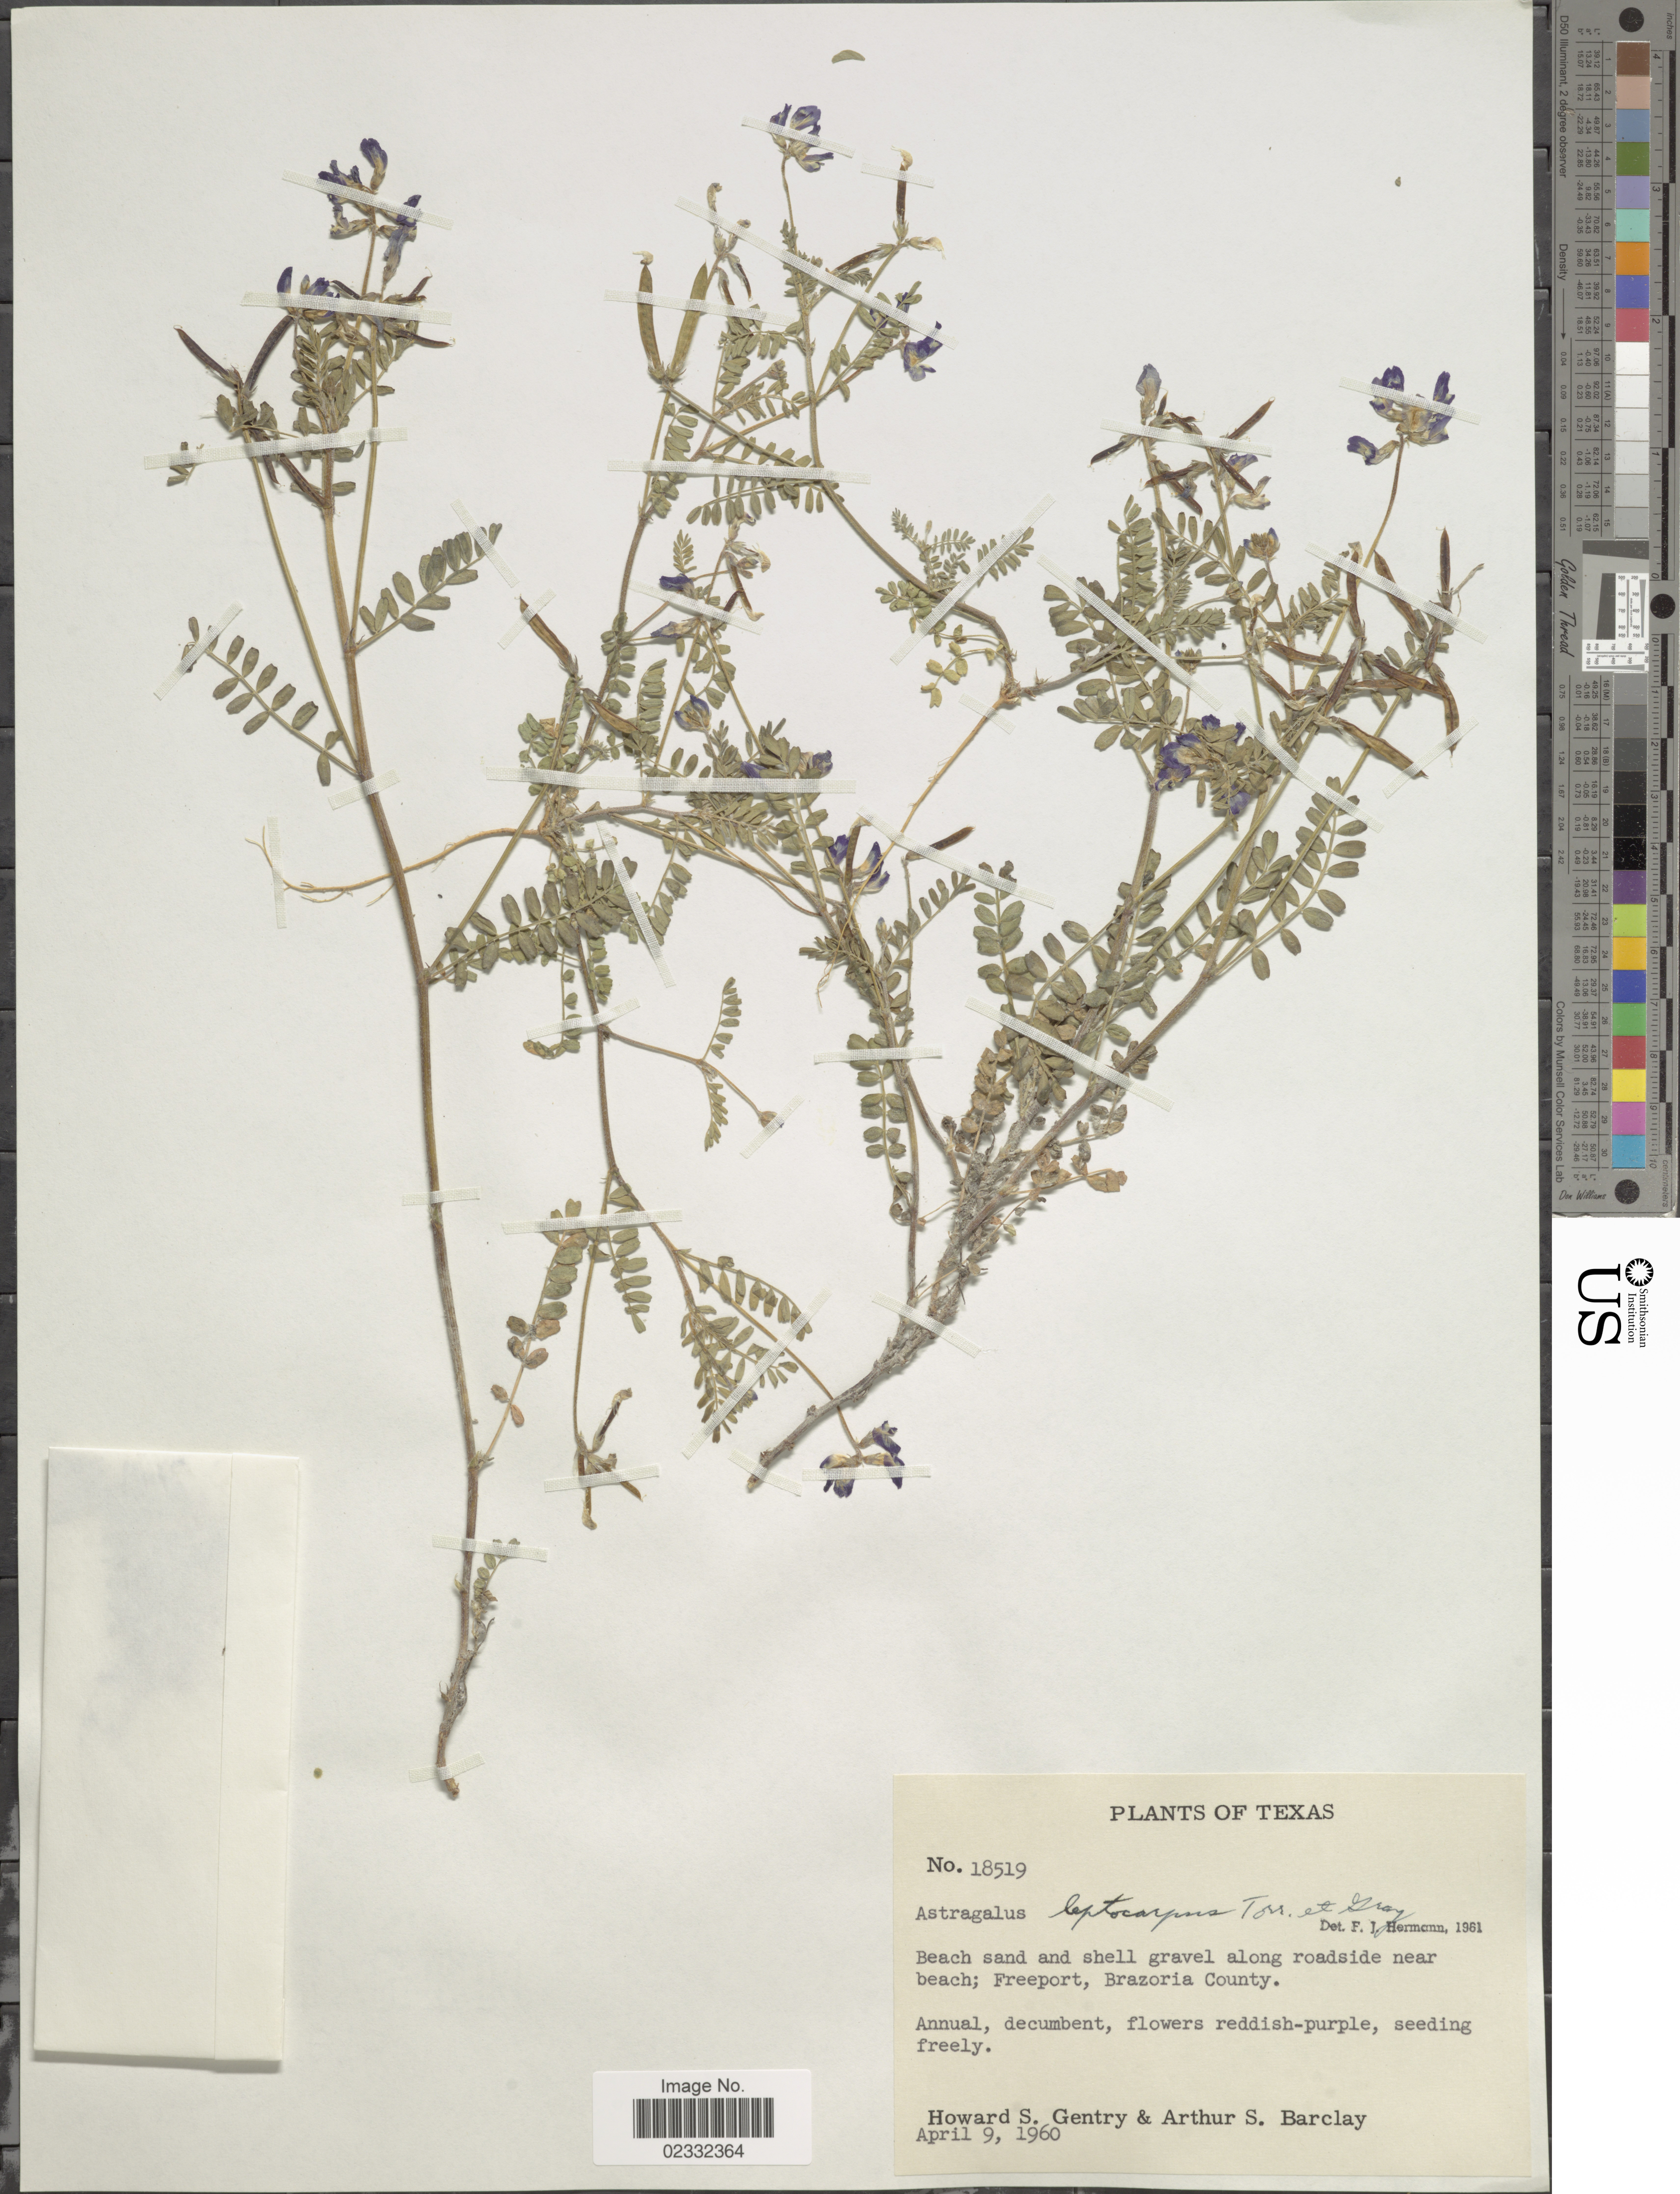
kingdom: Plantae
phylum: Tracheophyta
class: Magnoliopsida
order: Fabales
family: Fabaceae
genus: Astragalus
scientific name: Astragalus leptocarpus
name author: Torr. & A. Gray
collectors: H. S. Gentry & A. S. Barclay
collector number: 18519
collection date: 1960-04-09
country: United States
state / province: Texas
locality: near beach; Freeport, Brazoria County.